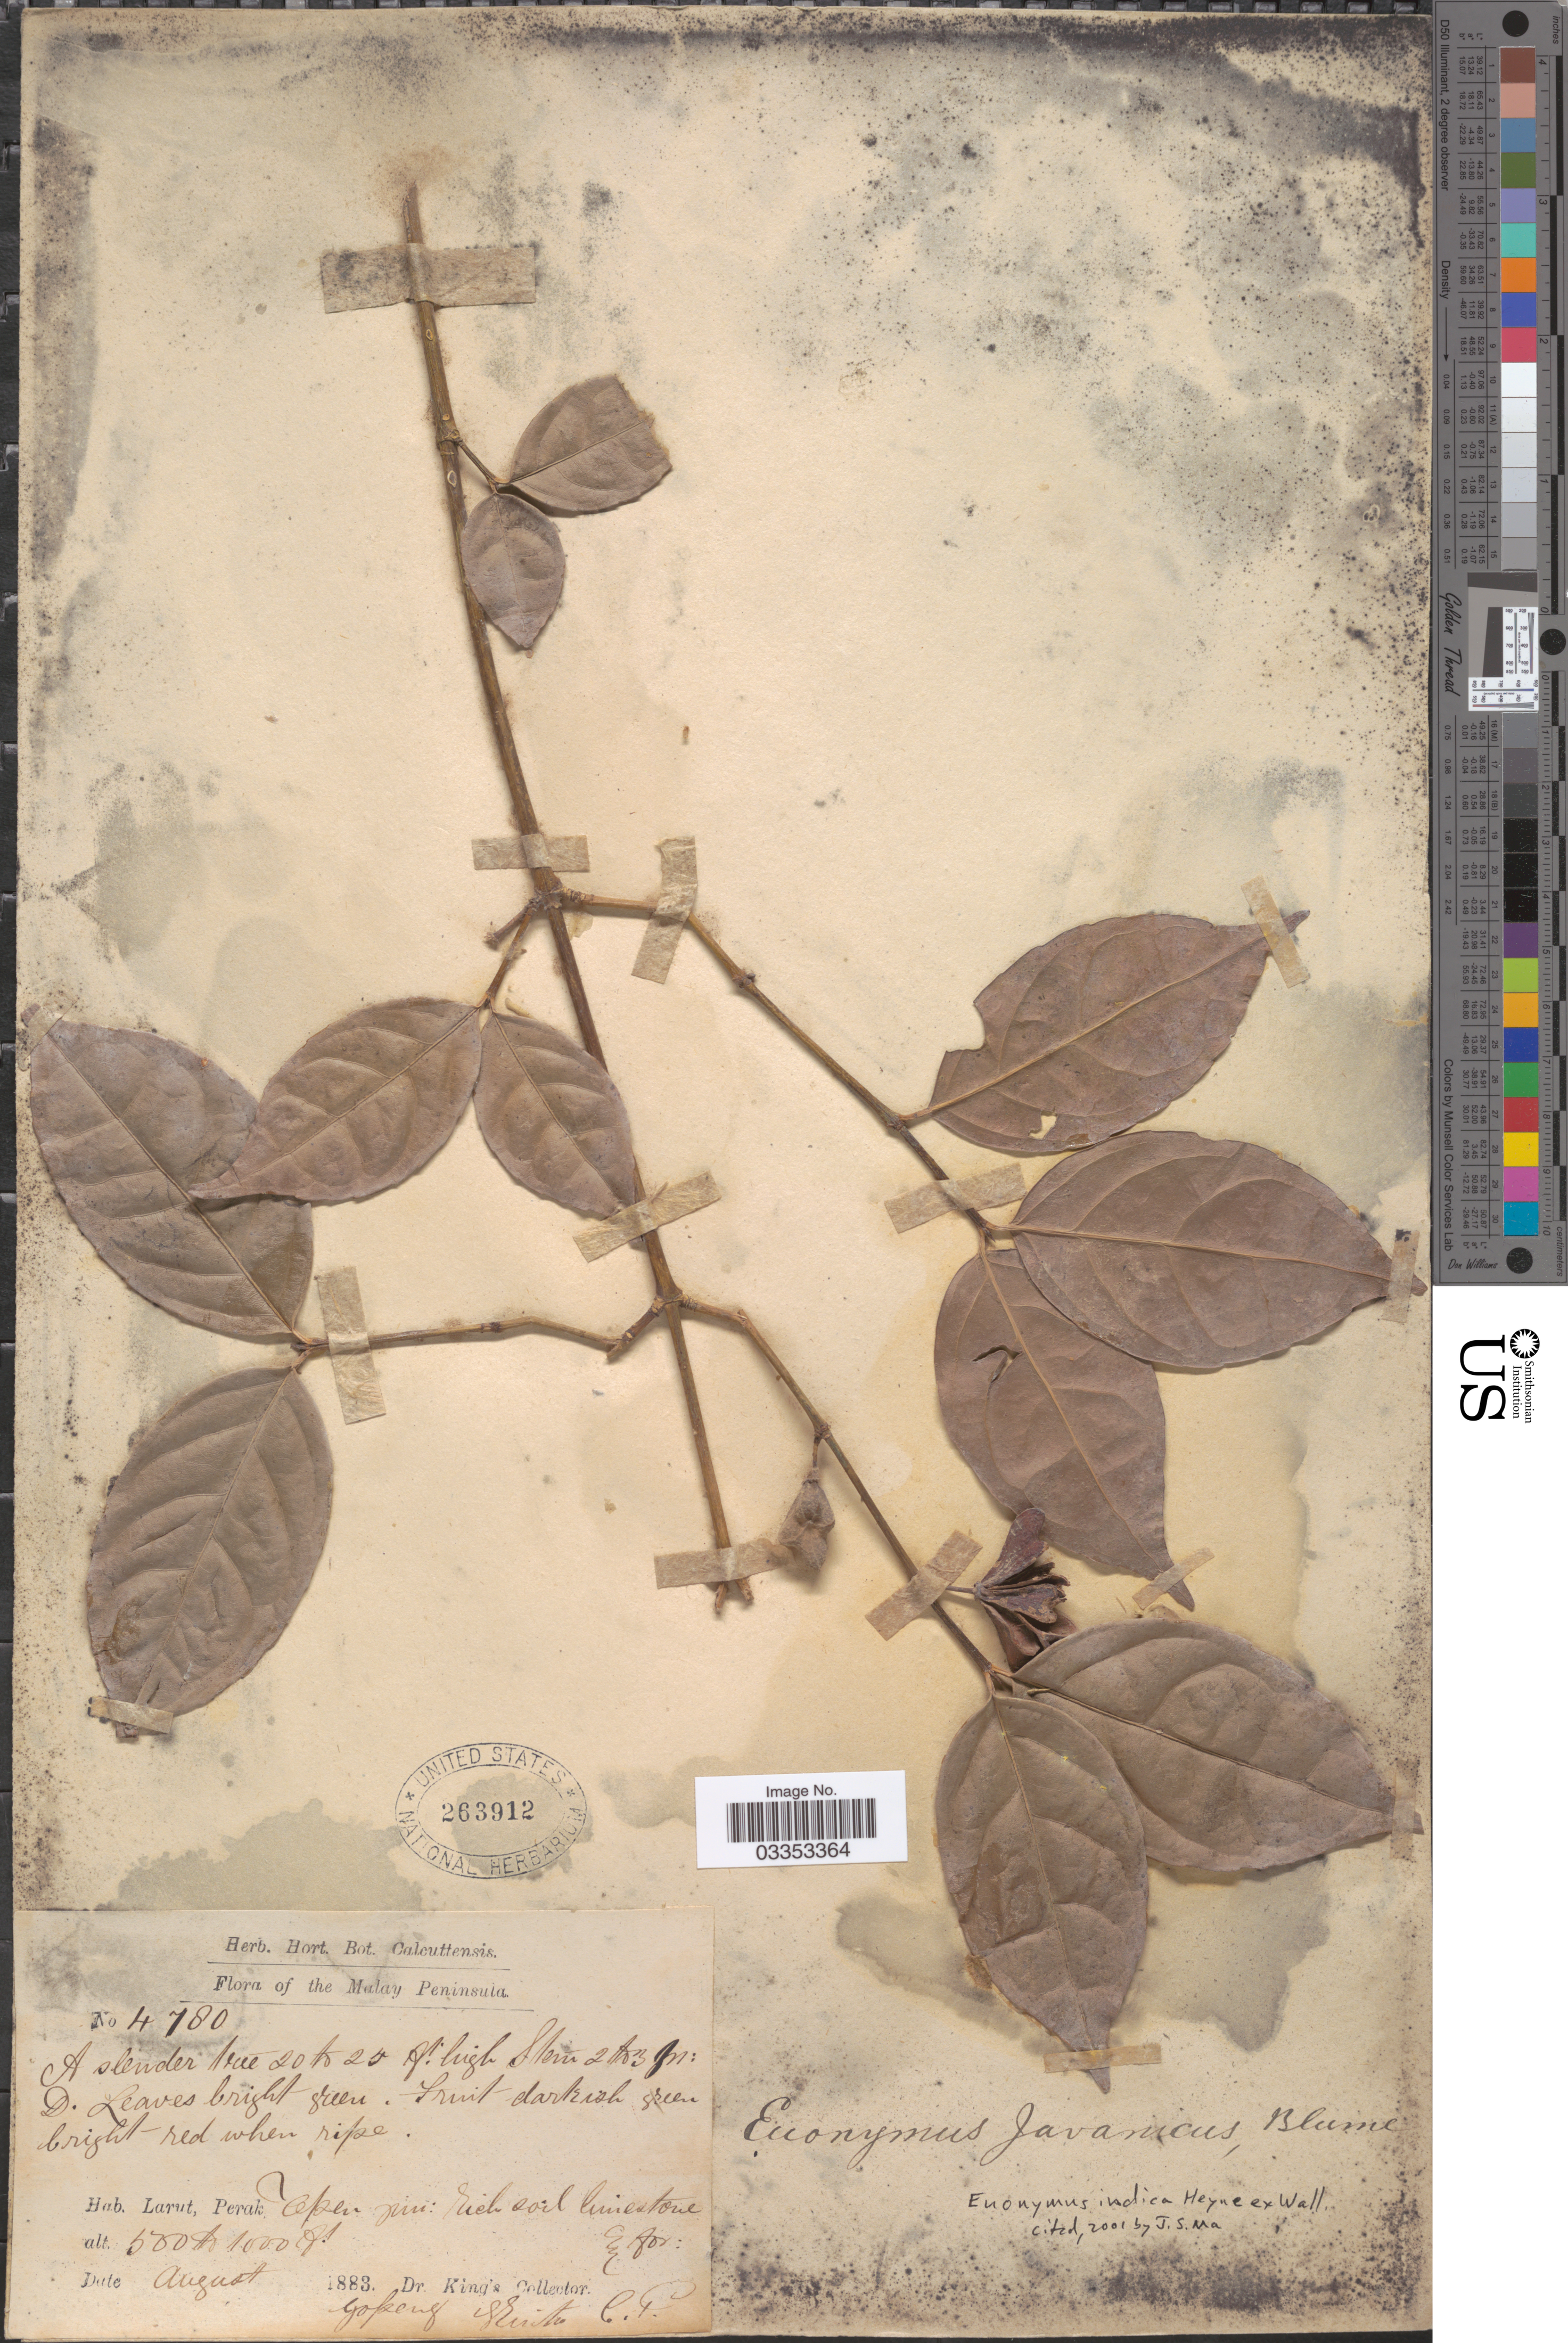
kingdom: Plantae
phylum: Tracheophyta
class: Magnoliopsida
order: Celastrales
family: Celastraceae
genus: Euonymus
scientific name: Euonymus indicus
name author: B. Heyne ex Wall.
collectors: Dr. King's collector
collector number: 4780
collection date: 1883-08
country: Malaysia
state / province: Perak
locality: Gopeng, [illegible text], C. P.[unsure placement] Malay Peninsula. Larut.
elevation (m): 152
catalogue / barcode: US 263912